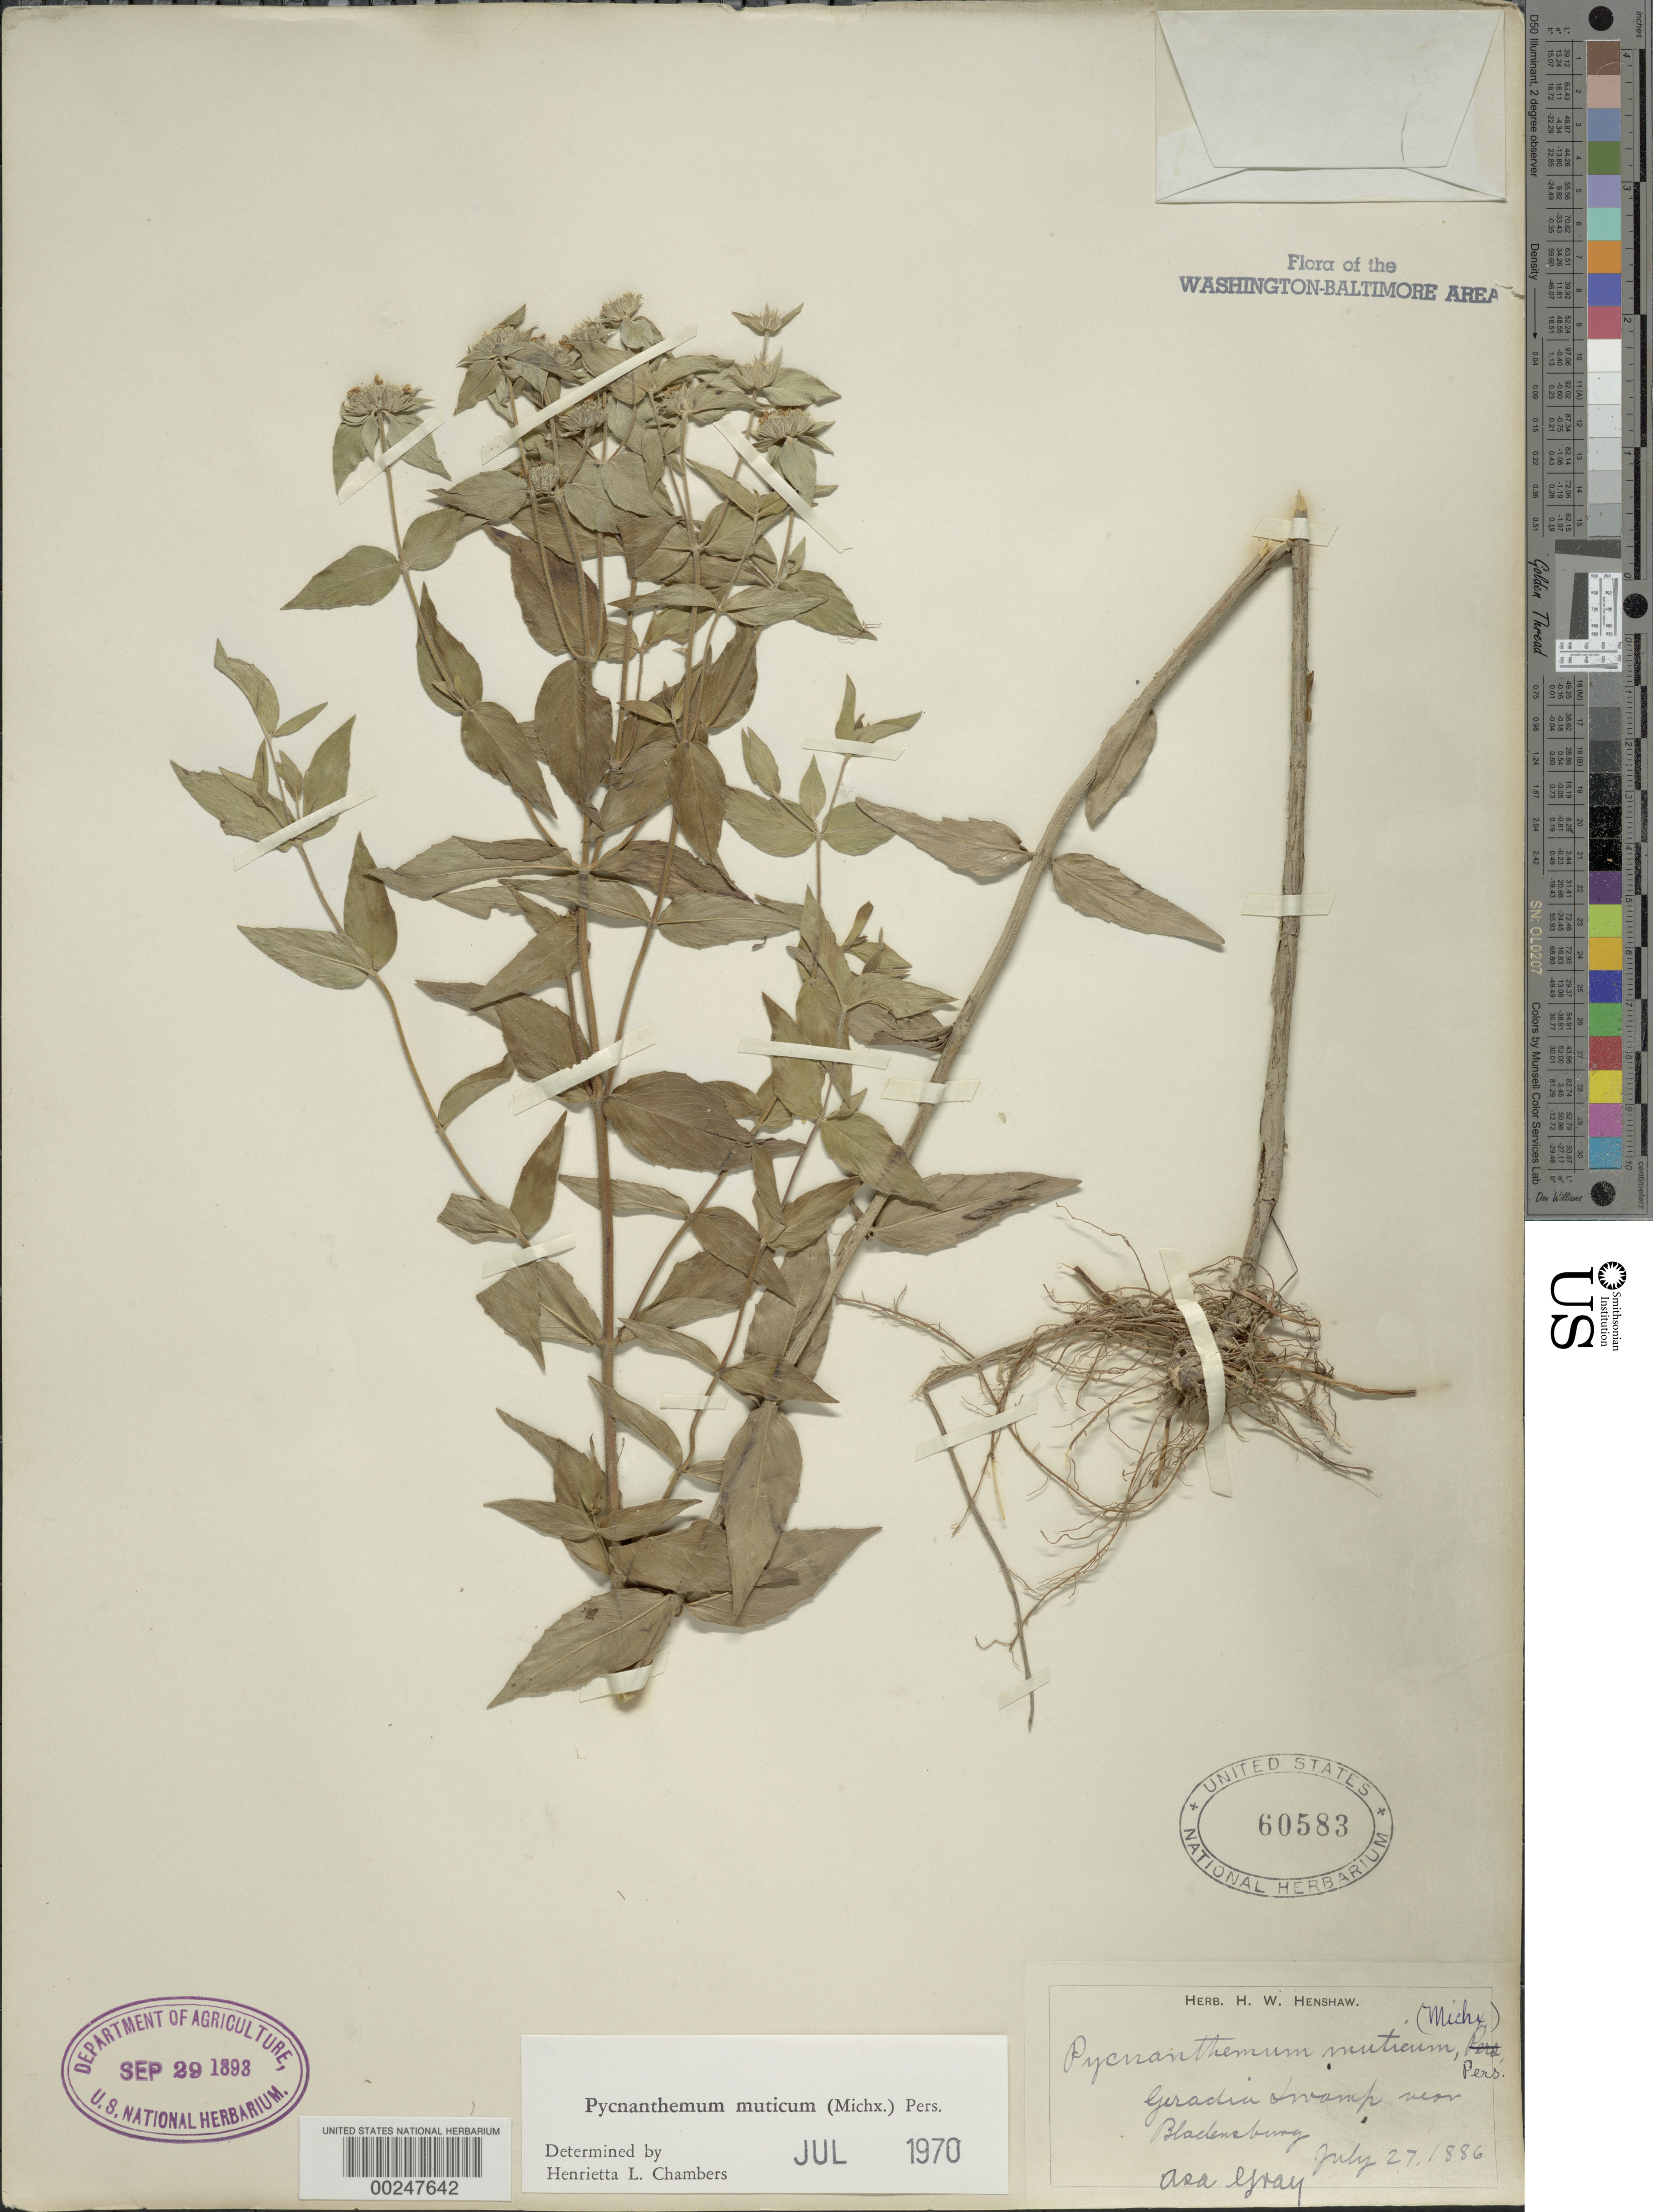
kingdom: Plantae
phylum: Tracheophyta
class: Magnoliopsida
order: Lamiales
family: Lamiaceae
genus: Pycnanthemum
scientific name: Pycnanthemum muticum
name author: (Michx.) Pers.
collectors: A. Gray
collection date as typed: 27 Jul 1886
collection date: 1886-07-27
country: United States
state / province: Maryland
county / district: Prince George's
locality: Geradia Swamp near Bladensburg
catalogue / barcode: US 60583